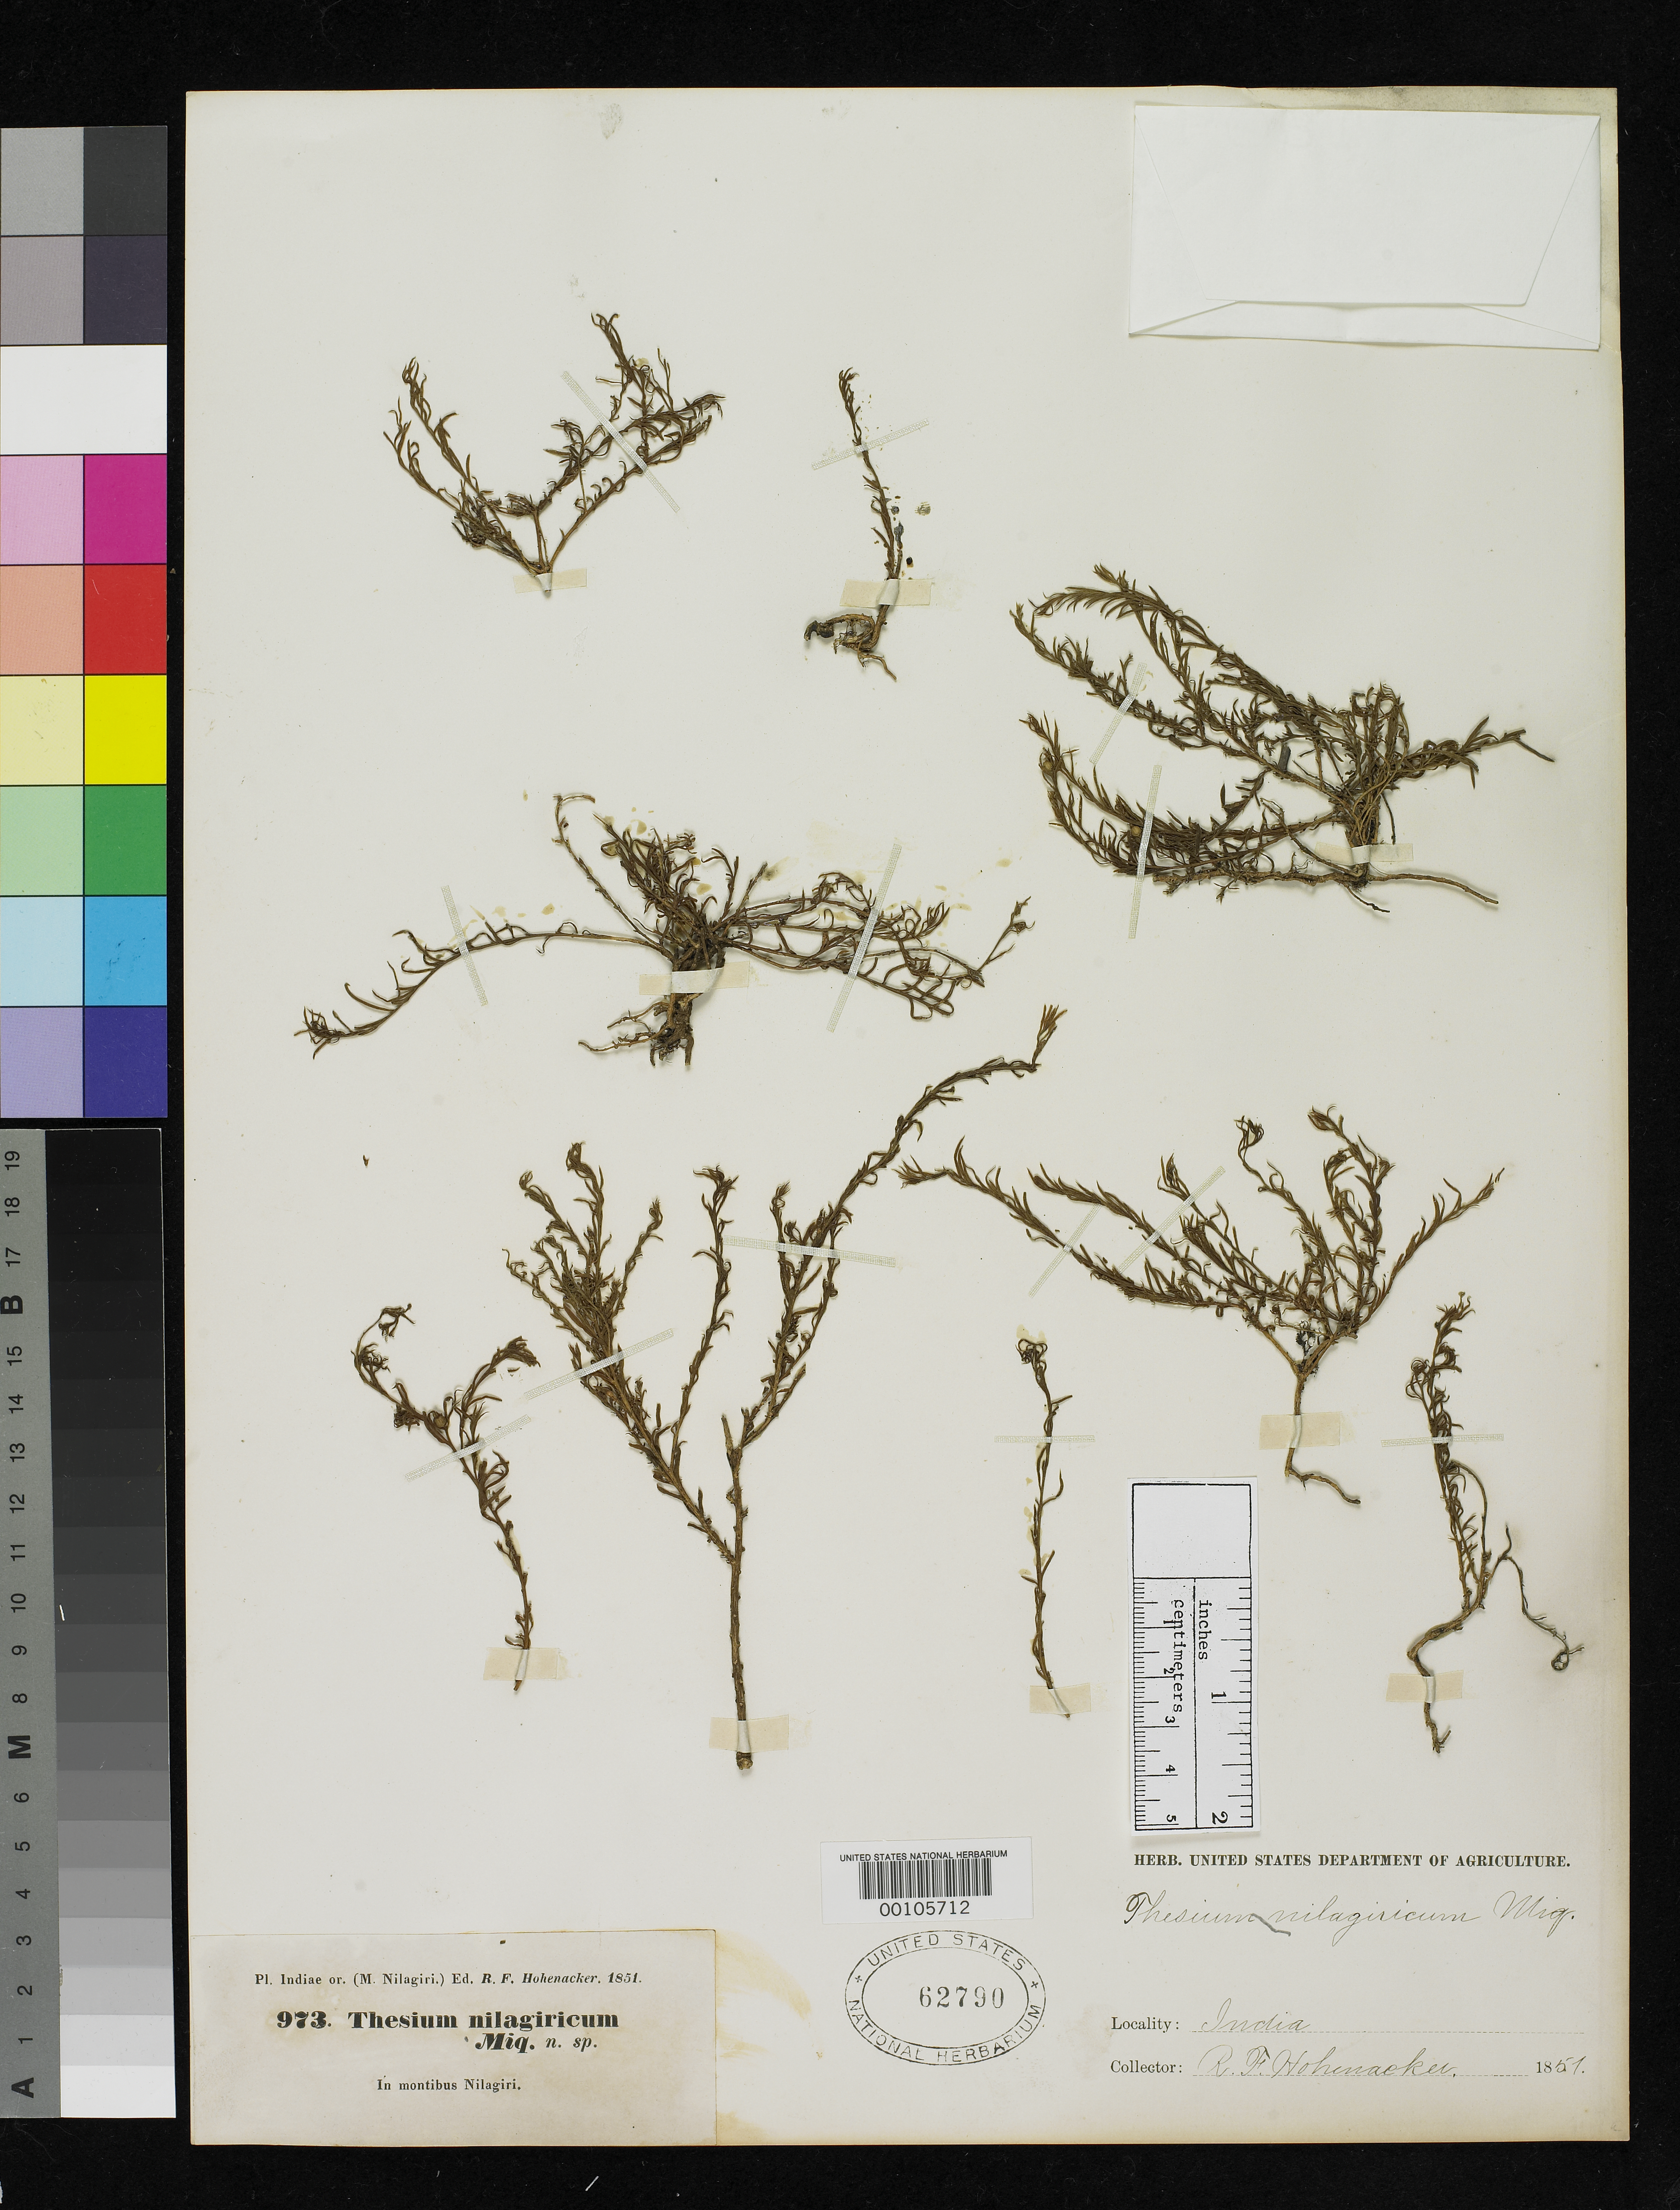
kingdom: Plantae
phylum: Tracheophyta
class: Magnoliopsida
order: Santalales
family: Thesiaceae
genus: Thesium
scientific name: Thesium nilagiricum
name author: Miq.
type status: Type Collection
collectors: R. F. Hohenacker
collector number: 973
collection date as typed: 1851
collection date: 1851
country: India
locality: Montibus Nilagiri.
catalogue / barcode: US 62790